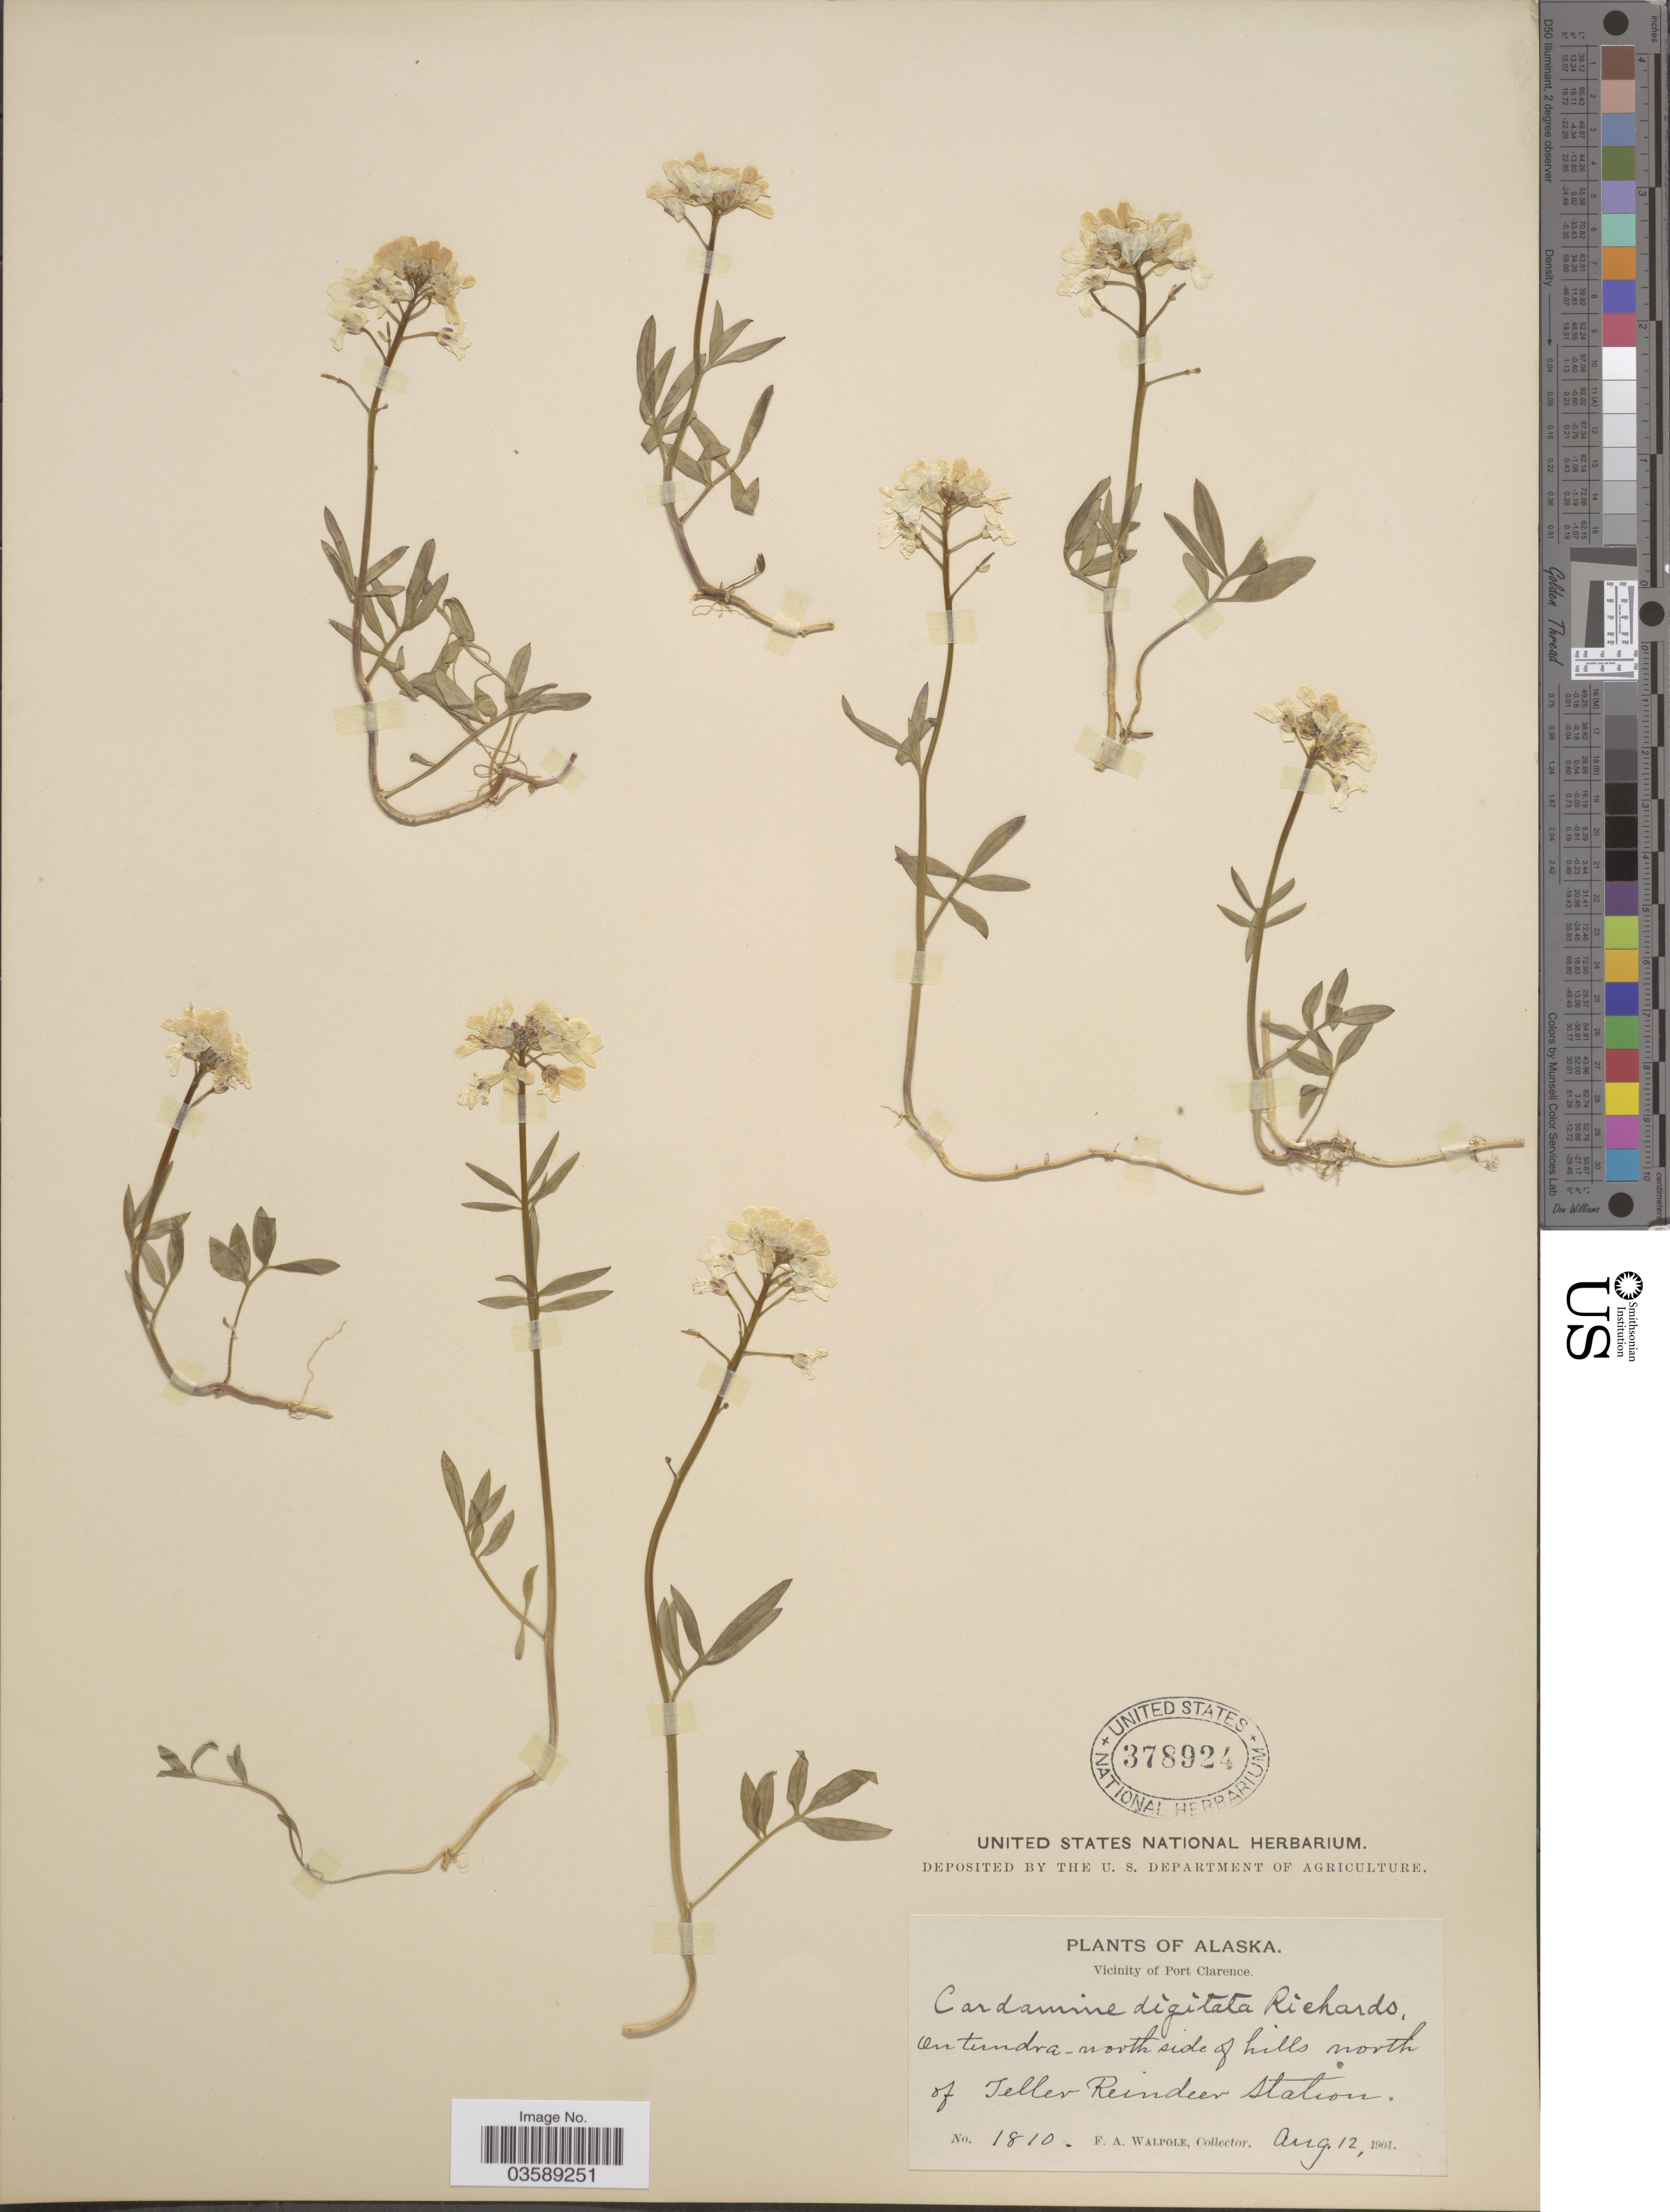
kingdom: Plantae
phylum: Tracheophyta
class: Magnoliopsida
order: Brassicales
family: Brassicaceae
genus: Cardamine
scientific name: Cardamine digitata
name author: Richardson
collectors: F. Walpole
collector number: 1810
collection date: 1901-08-12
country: United States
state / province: Alaska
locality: Vicinity of Port Clarence. On tundra-north side of hills north of Teller Reindeer Station.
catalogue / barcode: US 378924